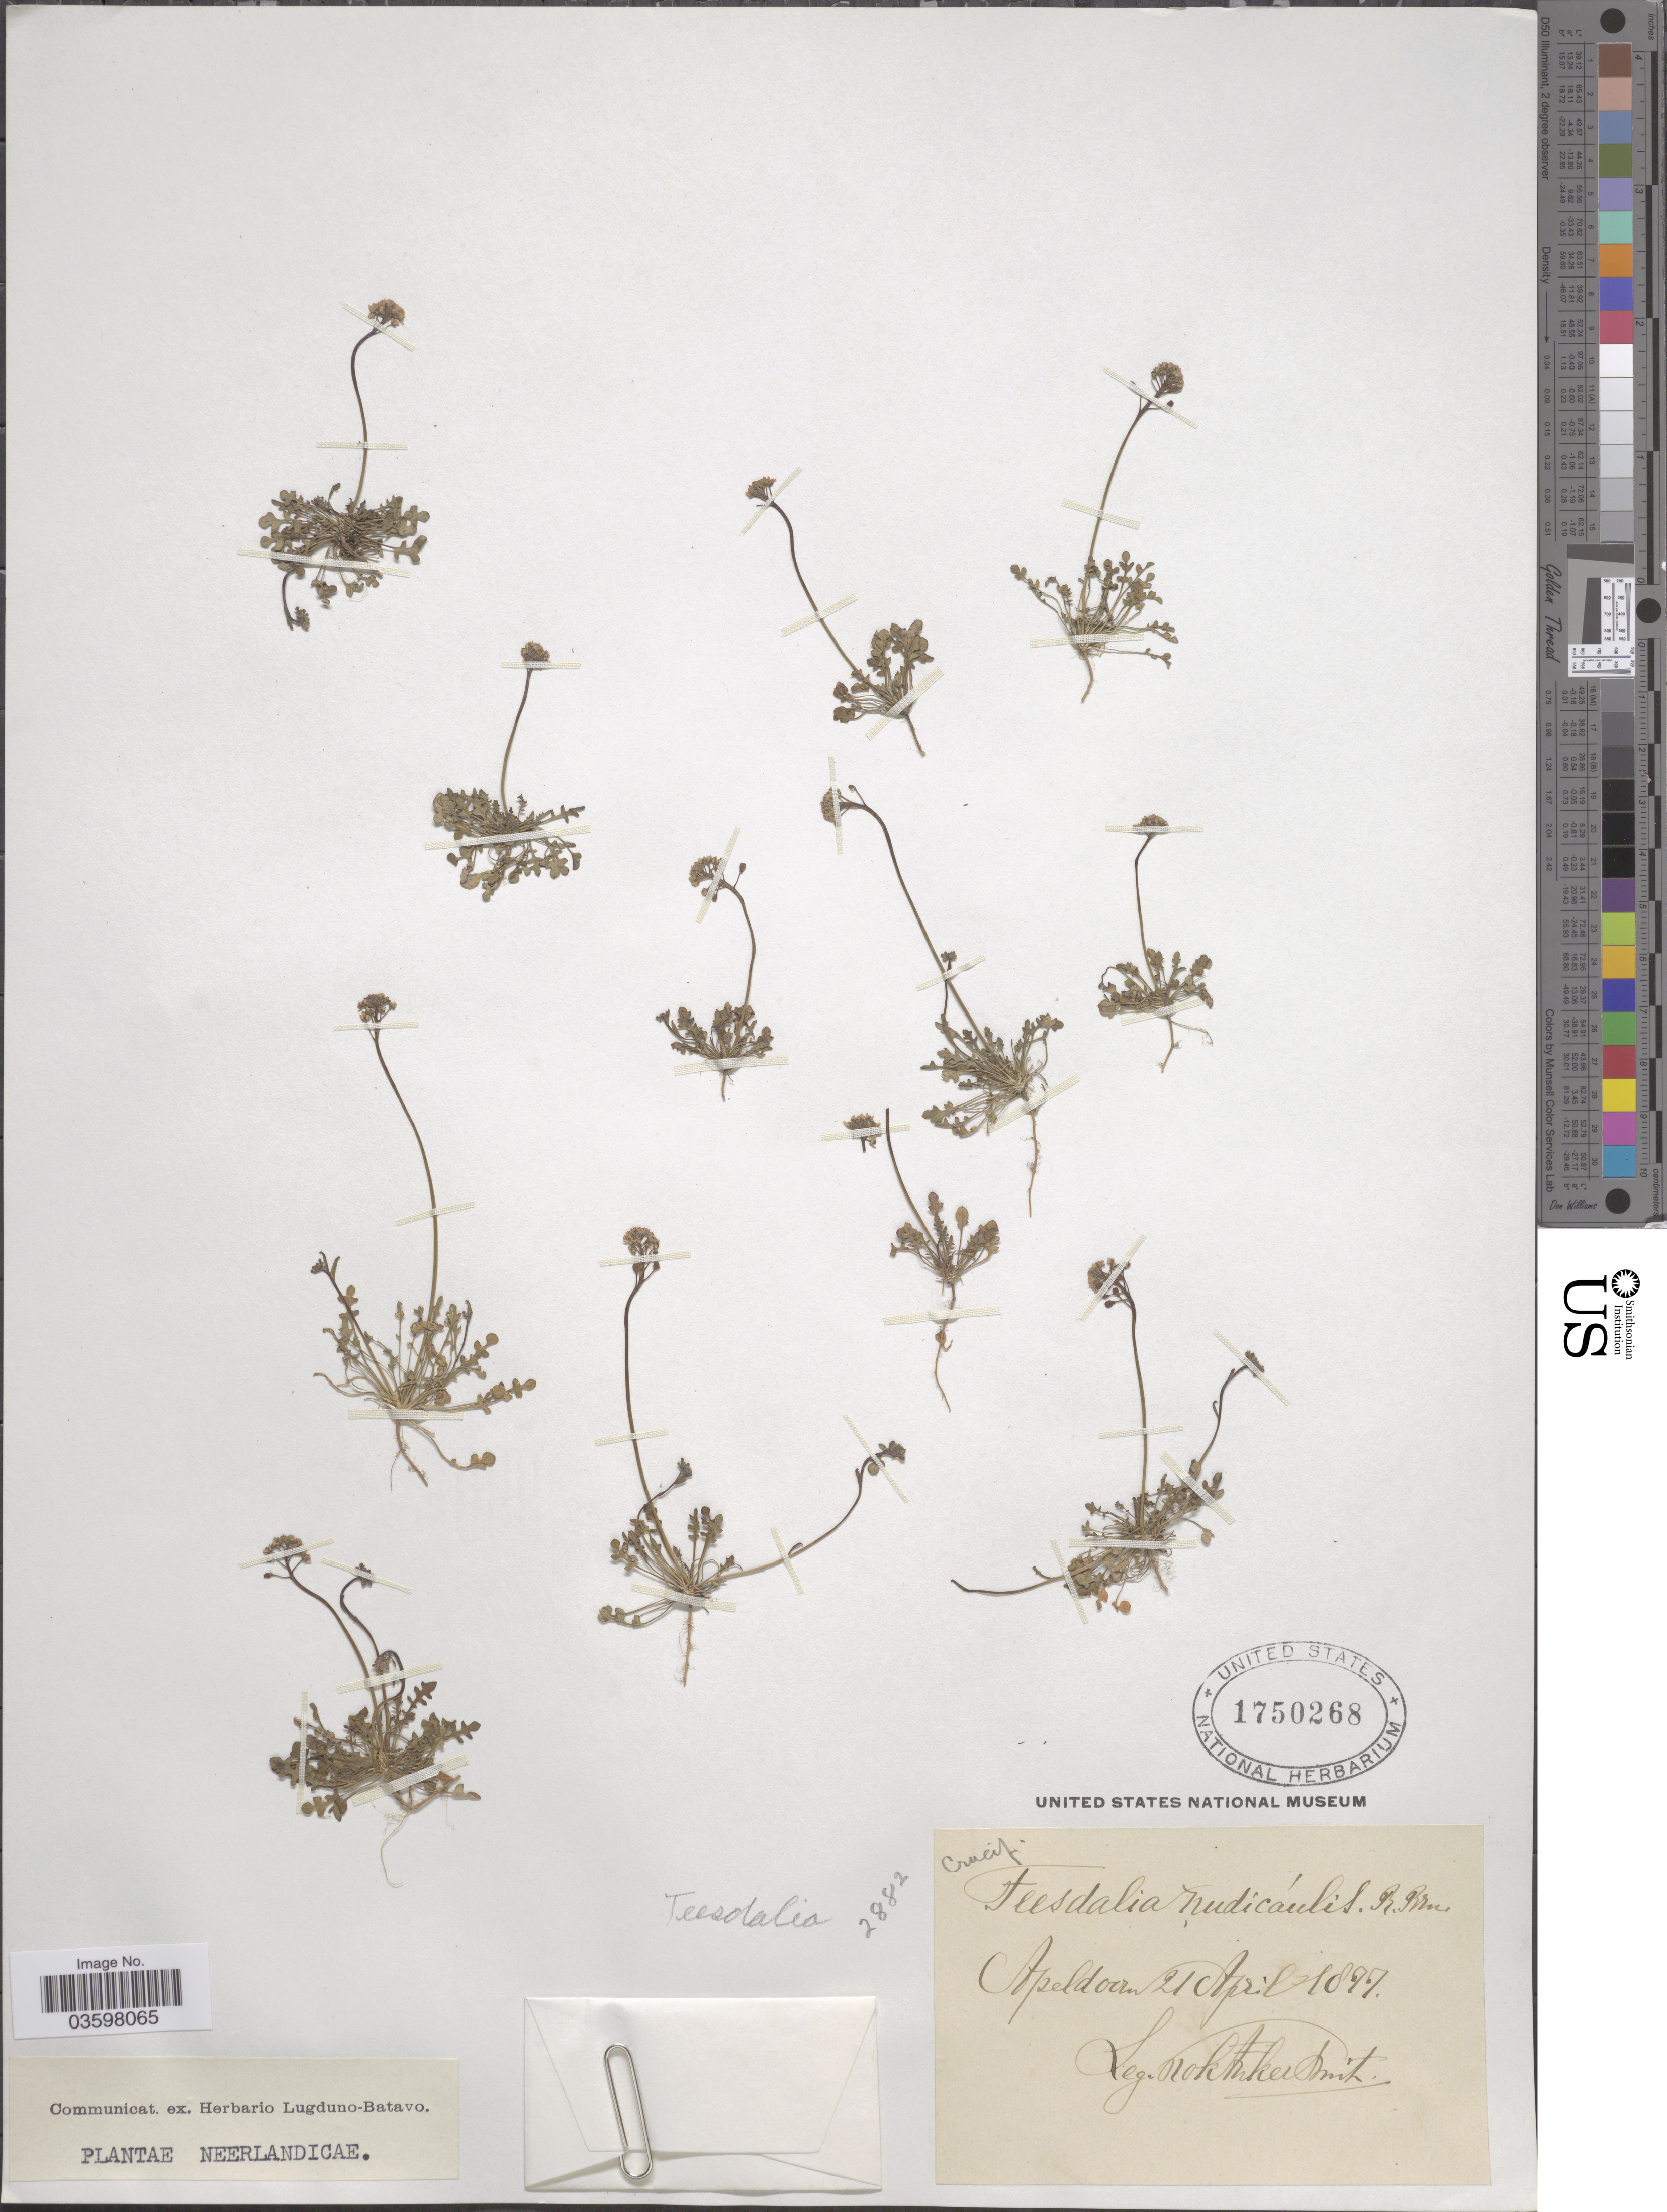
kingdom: Plantae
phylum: Tracheophyta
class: Magnoliopsida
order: Brassicales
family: Brassicaceae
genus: Teesdalia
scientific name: Teesdalia nudicaulis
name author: (L.) W.T. Aiton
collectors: Kok Ankersmit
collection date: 1877-04-21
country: Netherlands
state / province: Gelderland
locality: Neerlandicae. Apeldoorn.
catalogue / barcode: US 1750268